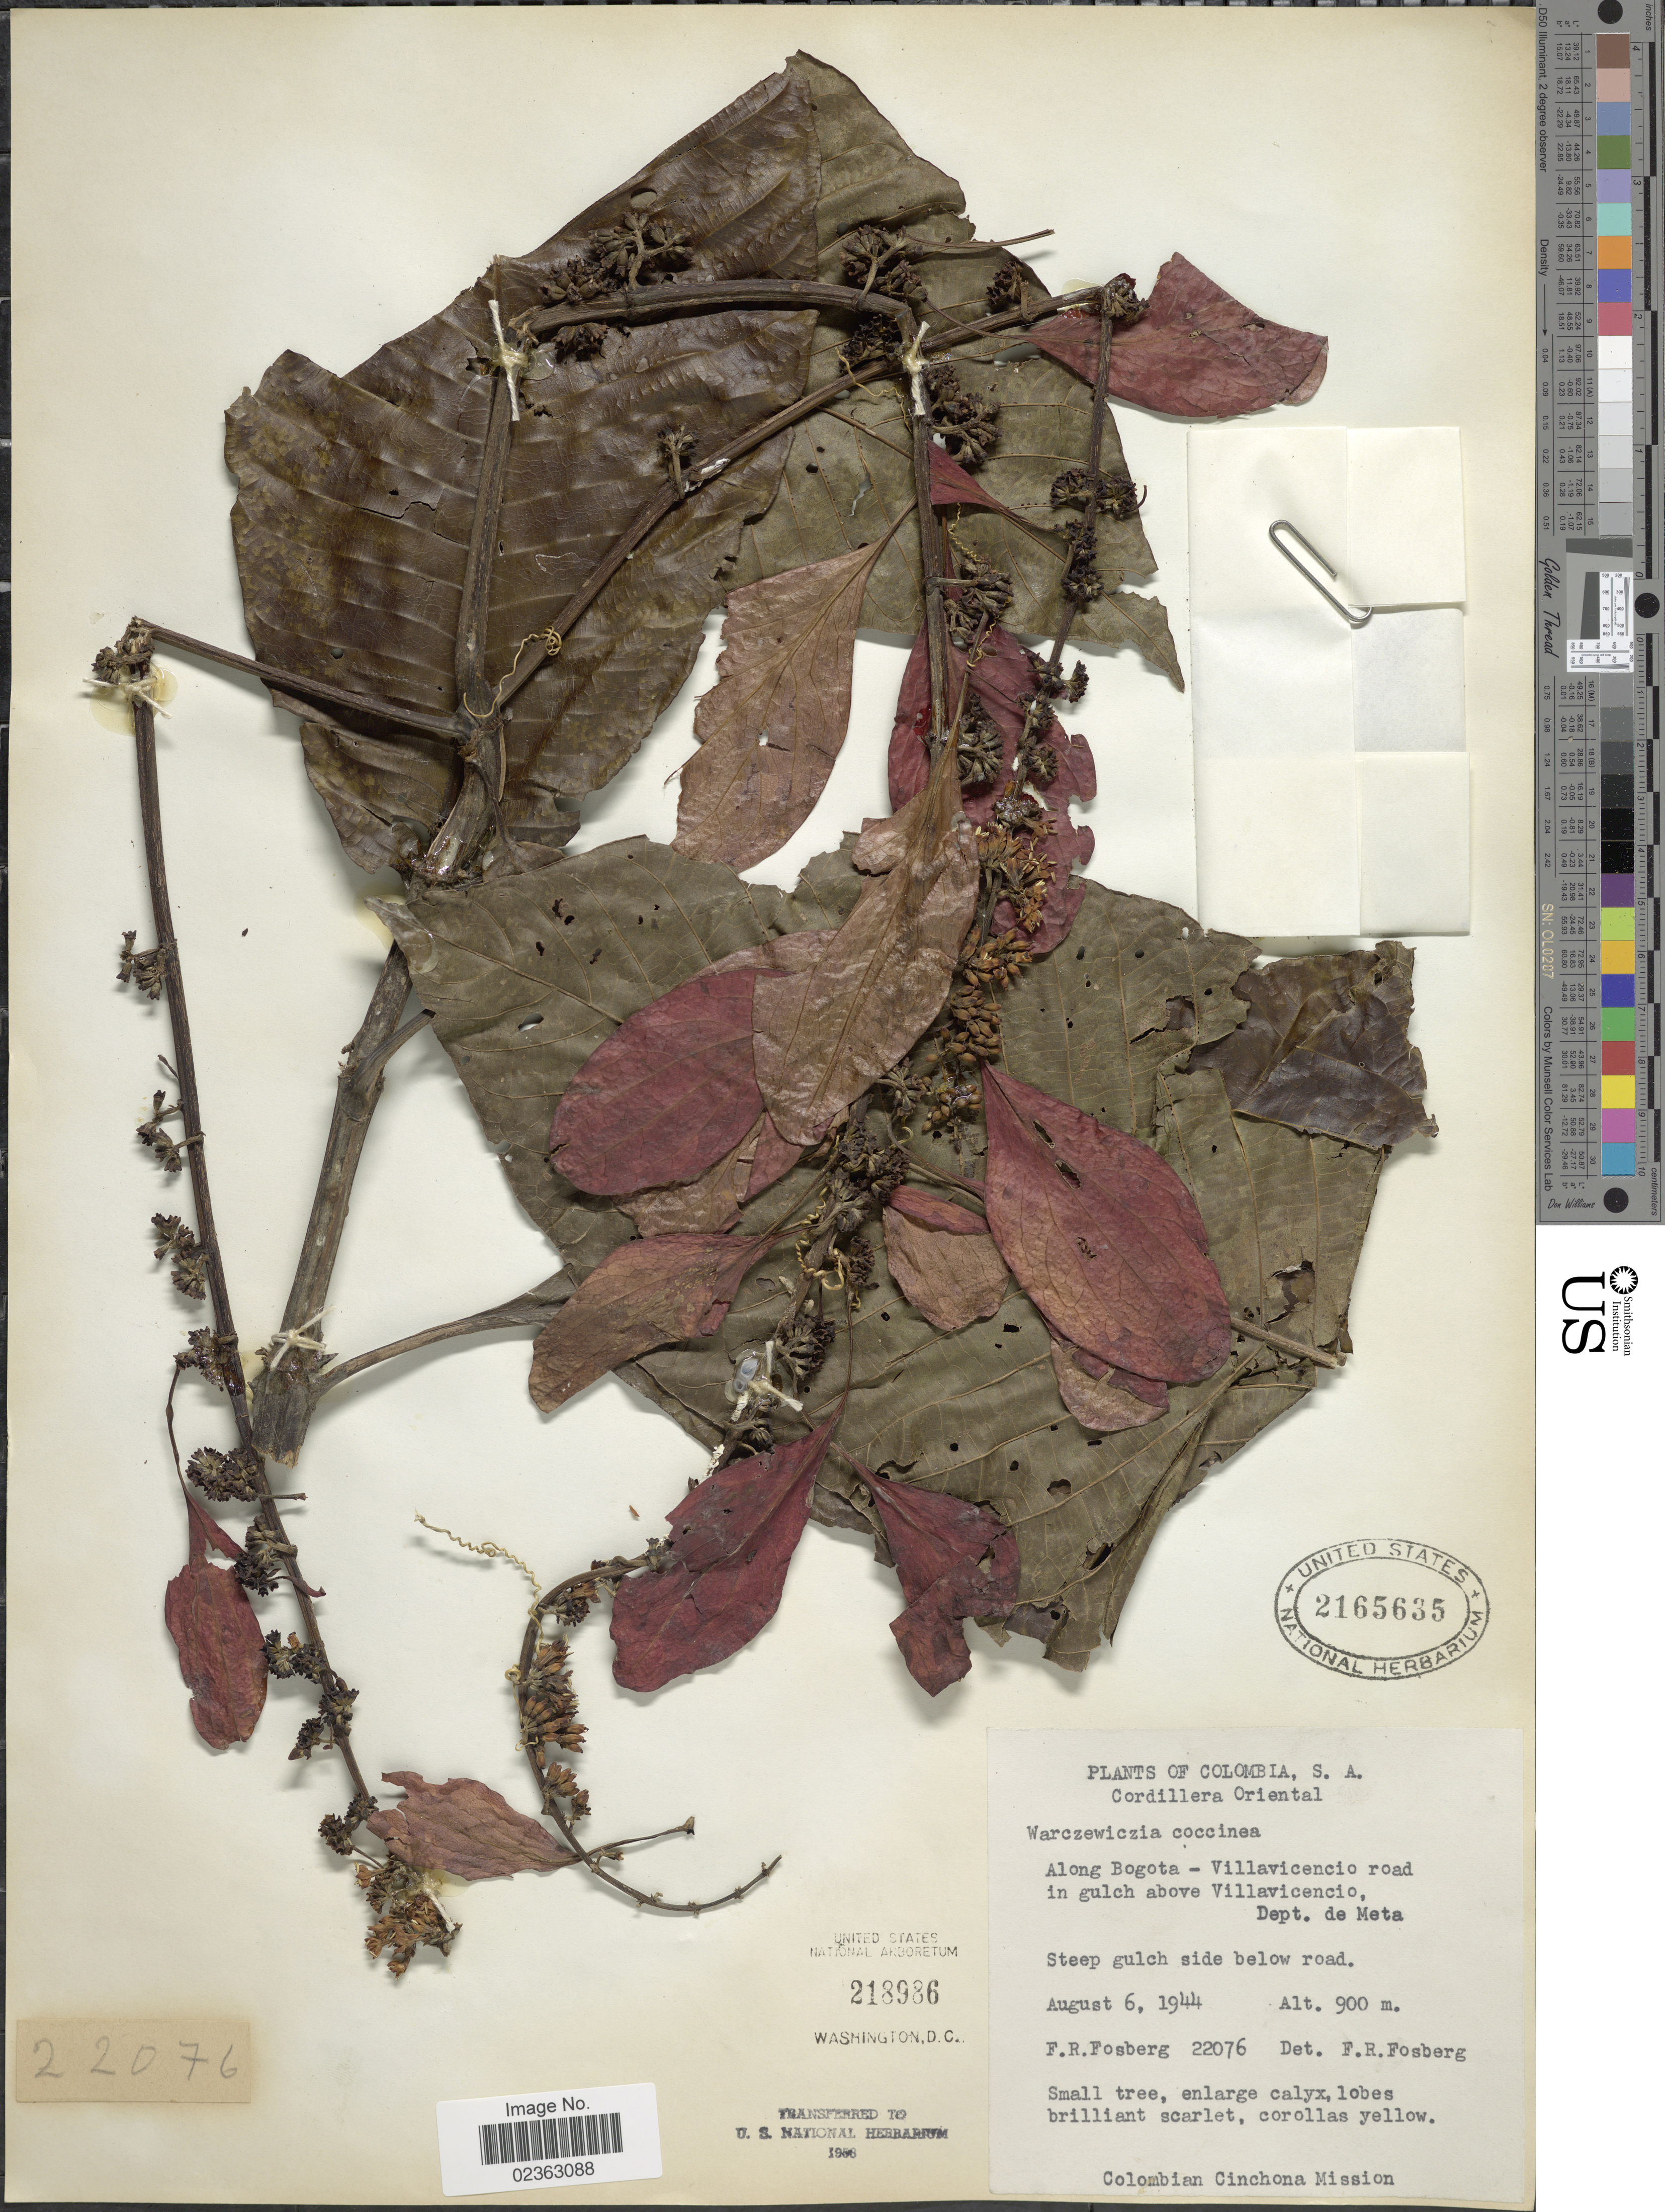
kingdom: Plantae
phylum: Tracheophyta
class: Magnoliopsida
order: Gentianales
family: Rubiaceae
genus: Warszewiczia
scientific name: Warszewiczia coccinea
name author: (Vahl) Klotzsch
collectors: F. R. Fosberg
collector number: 22076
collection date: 1944-08-06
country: Colombia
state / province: Meta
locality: Cordillera Oriental, along Bogota, Villavicencio road in gulch above Villavicencio, below road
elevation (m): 900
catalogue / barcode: US 2165635